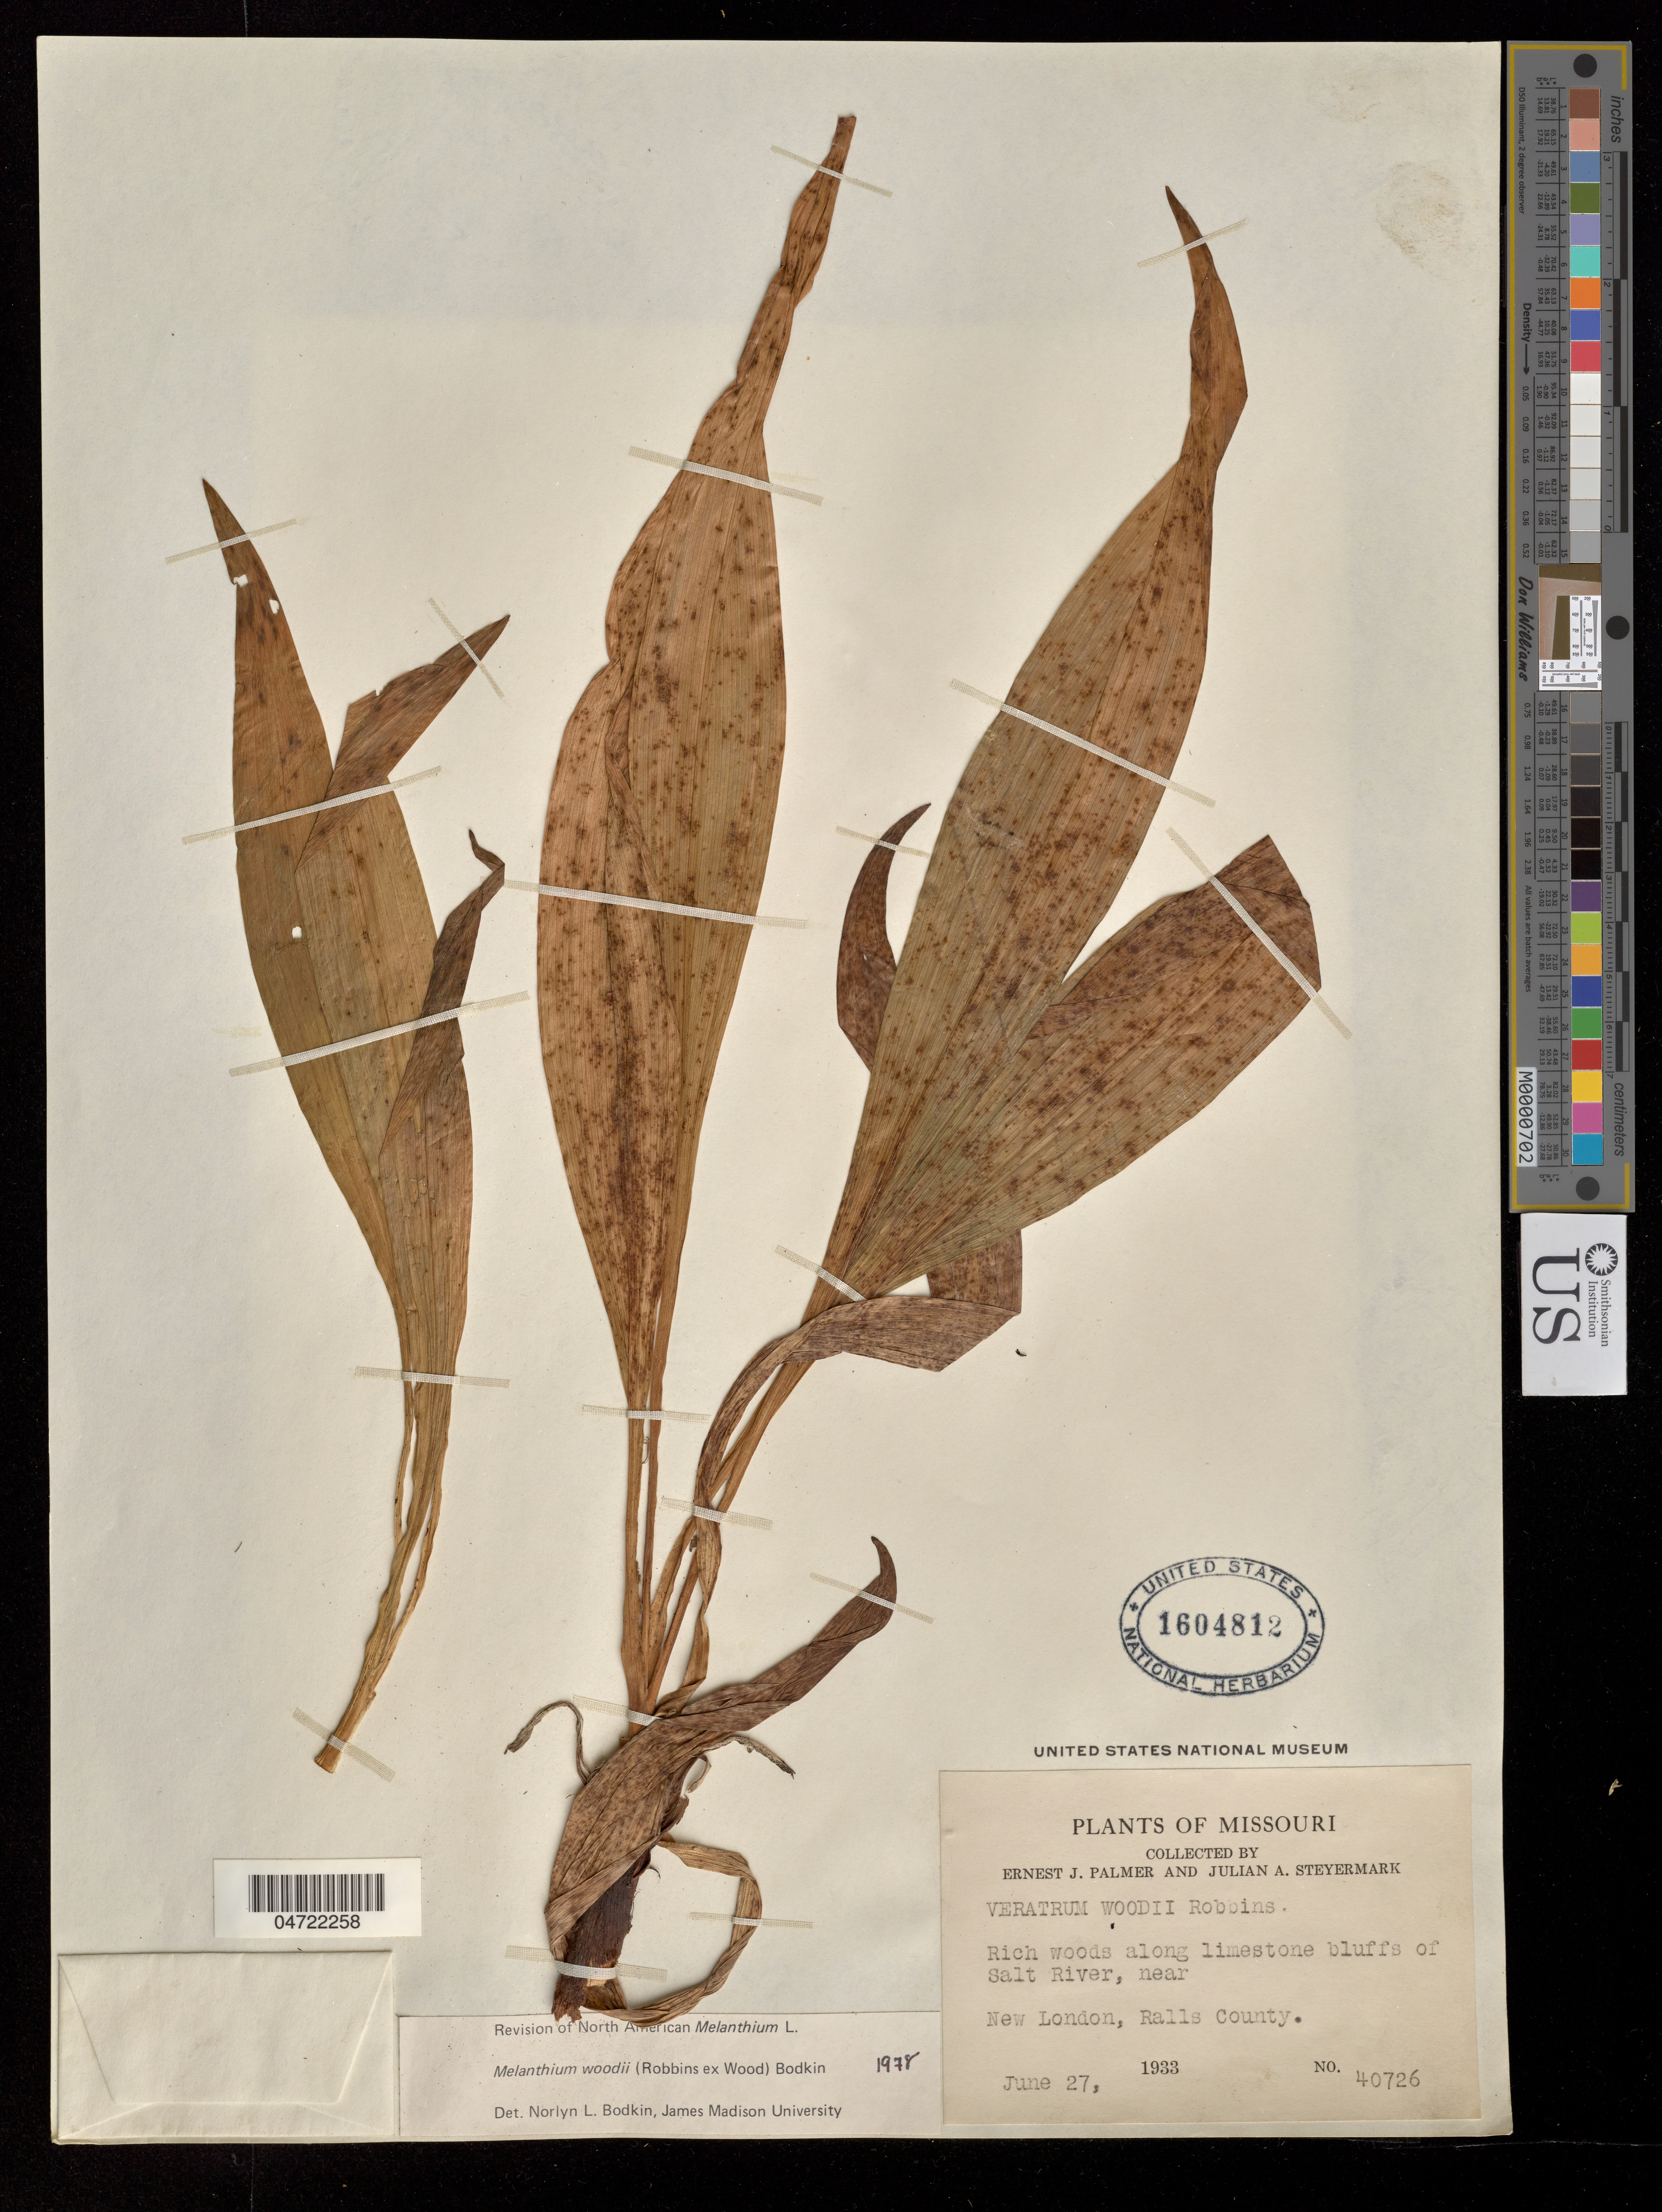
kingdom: Plantae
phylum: Tracheophyta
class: Liliopsida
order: Liliales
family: Melanthiaceae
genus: Melanthium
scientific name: Melanthium woodii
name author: (J.W. Robbins ex Alph. Wood) Bodkin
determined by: Bodkin, N. L.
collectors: E. J. Palmer & J. Steyermark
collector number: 40726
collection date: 1933-06-27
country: United States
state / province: Missouri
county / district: Ralls County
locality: Along Salt River, near New London.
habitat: Rich woods slong limestone bluffs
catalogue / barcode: US 1604812